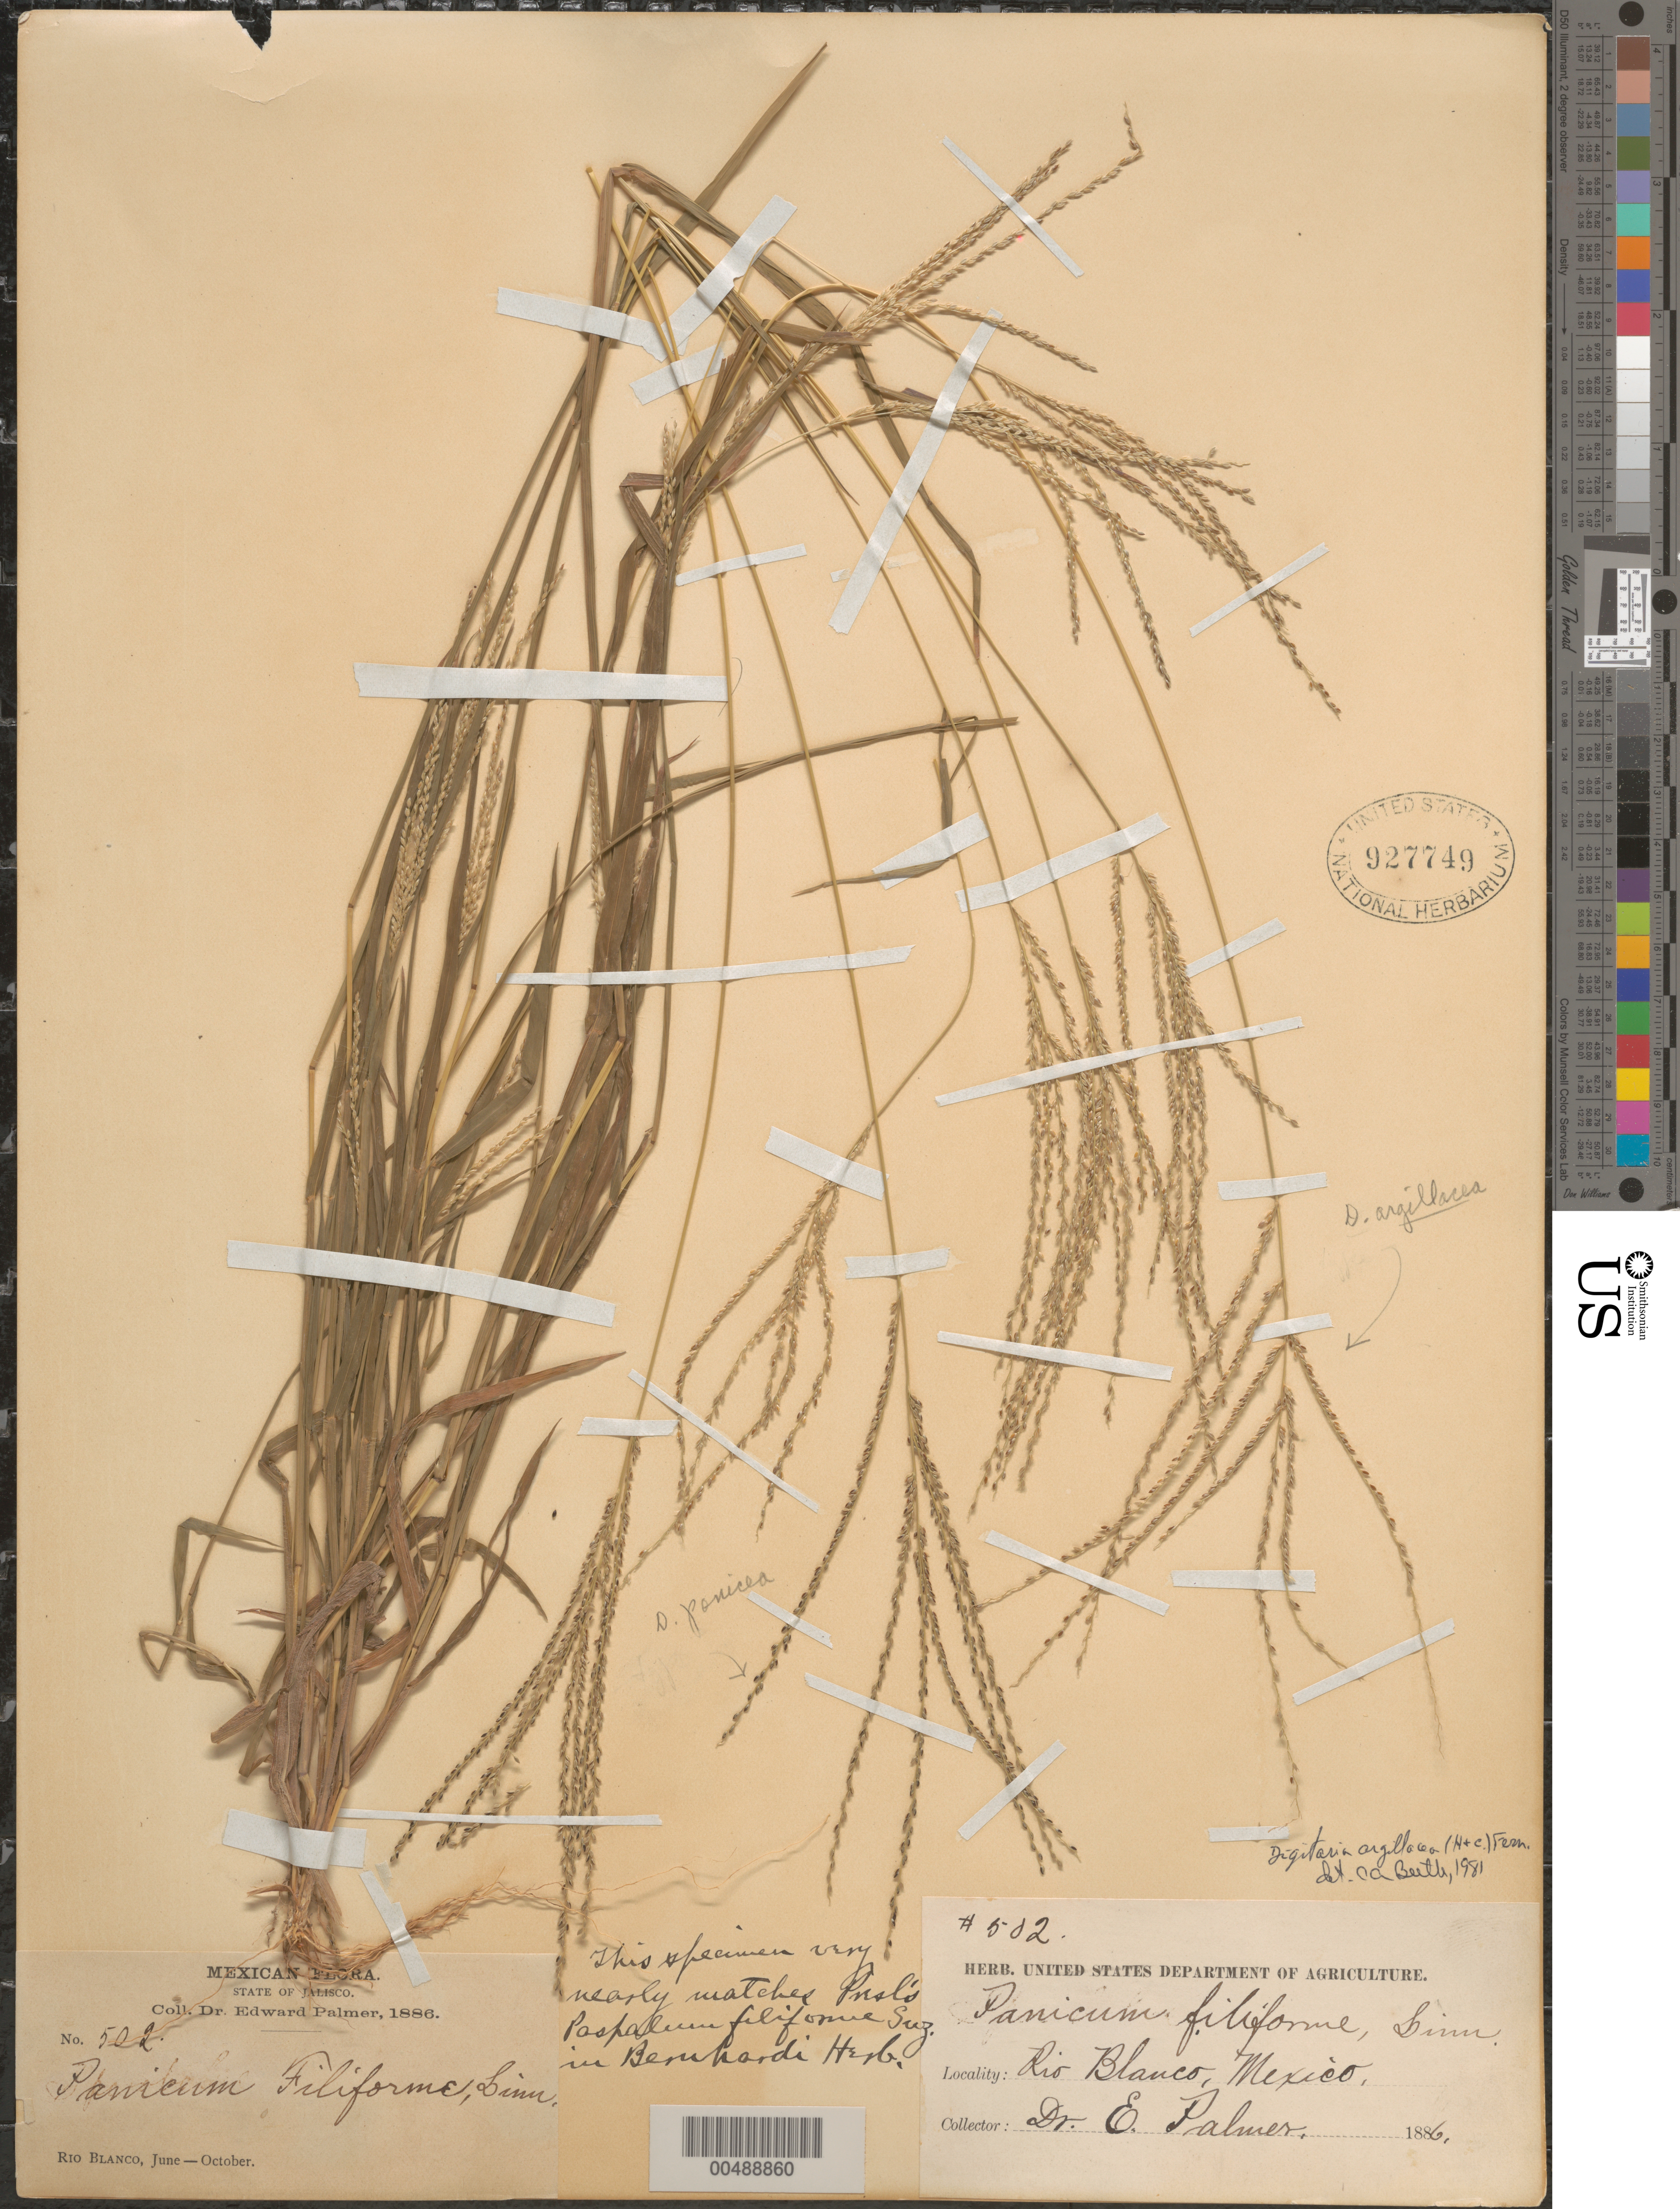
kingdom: Plantae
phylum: Tracheophyta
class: Liliopsida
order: Poales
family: Poaceae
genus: Digitaria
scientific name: Digitaria argillacea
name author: (Hitchc. & Chase) Fernald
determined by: Beetle, Alan A.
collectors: E. Palmer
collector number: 502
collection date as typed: Jun 1886 to Oct 1886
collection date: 1886-06/1886-10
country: Mexico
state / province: Jalisco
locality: Rio Blanco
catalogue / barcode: US 927749